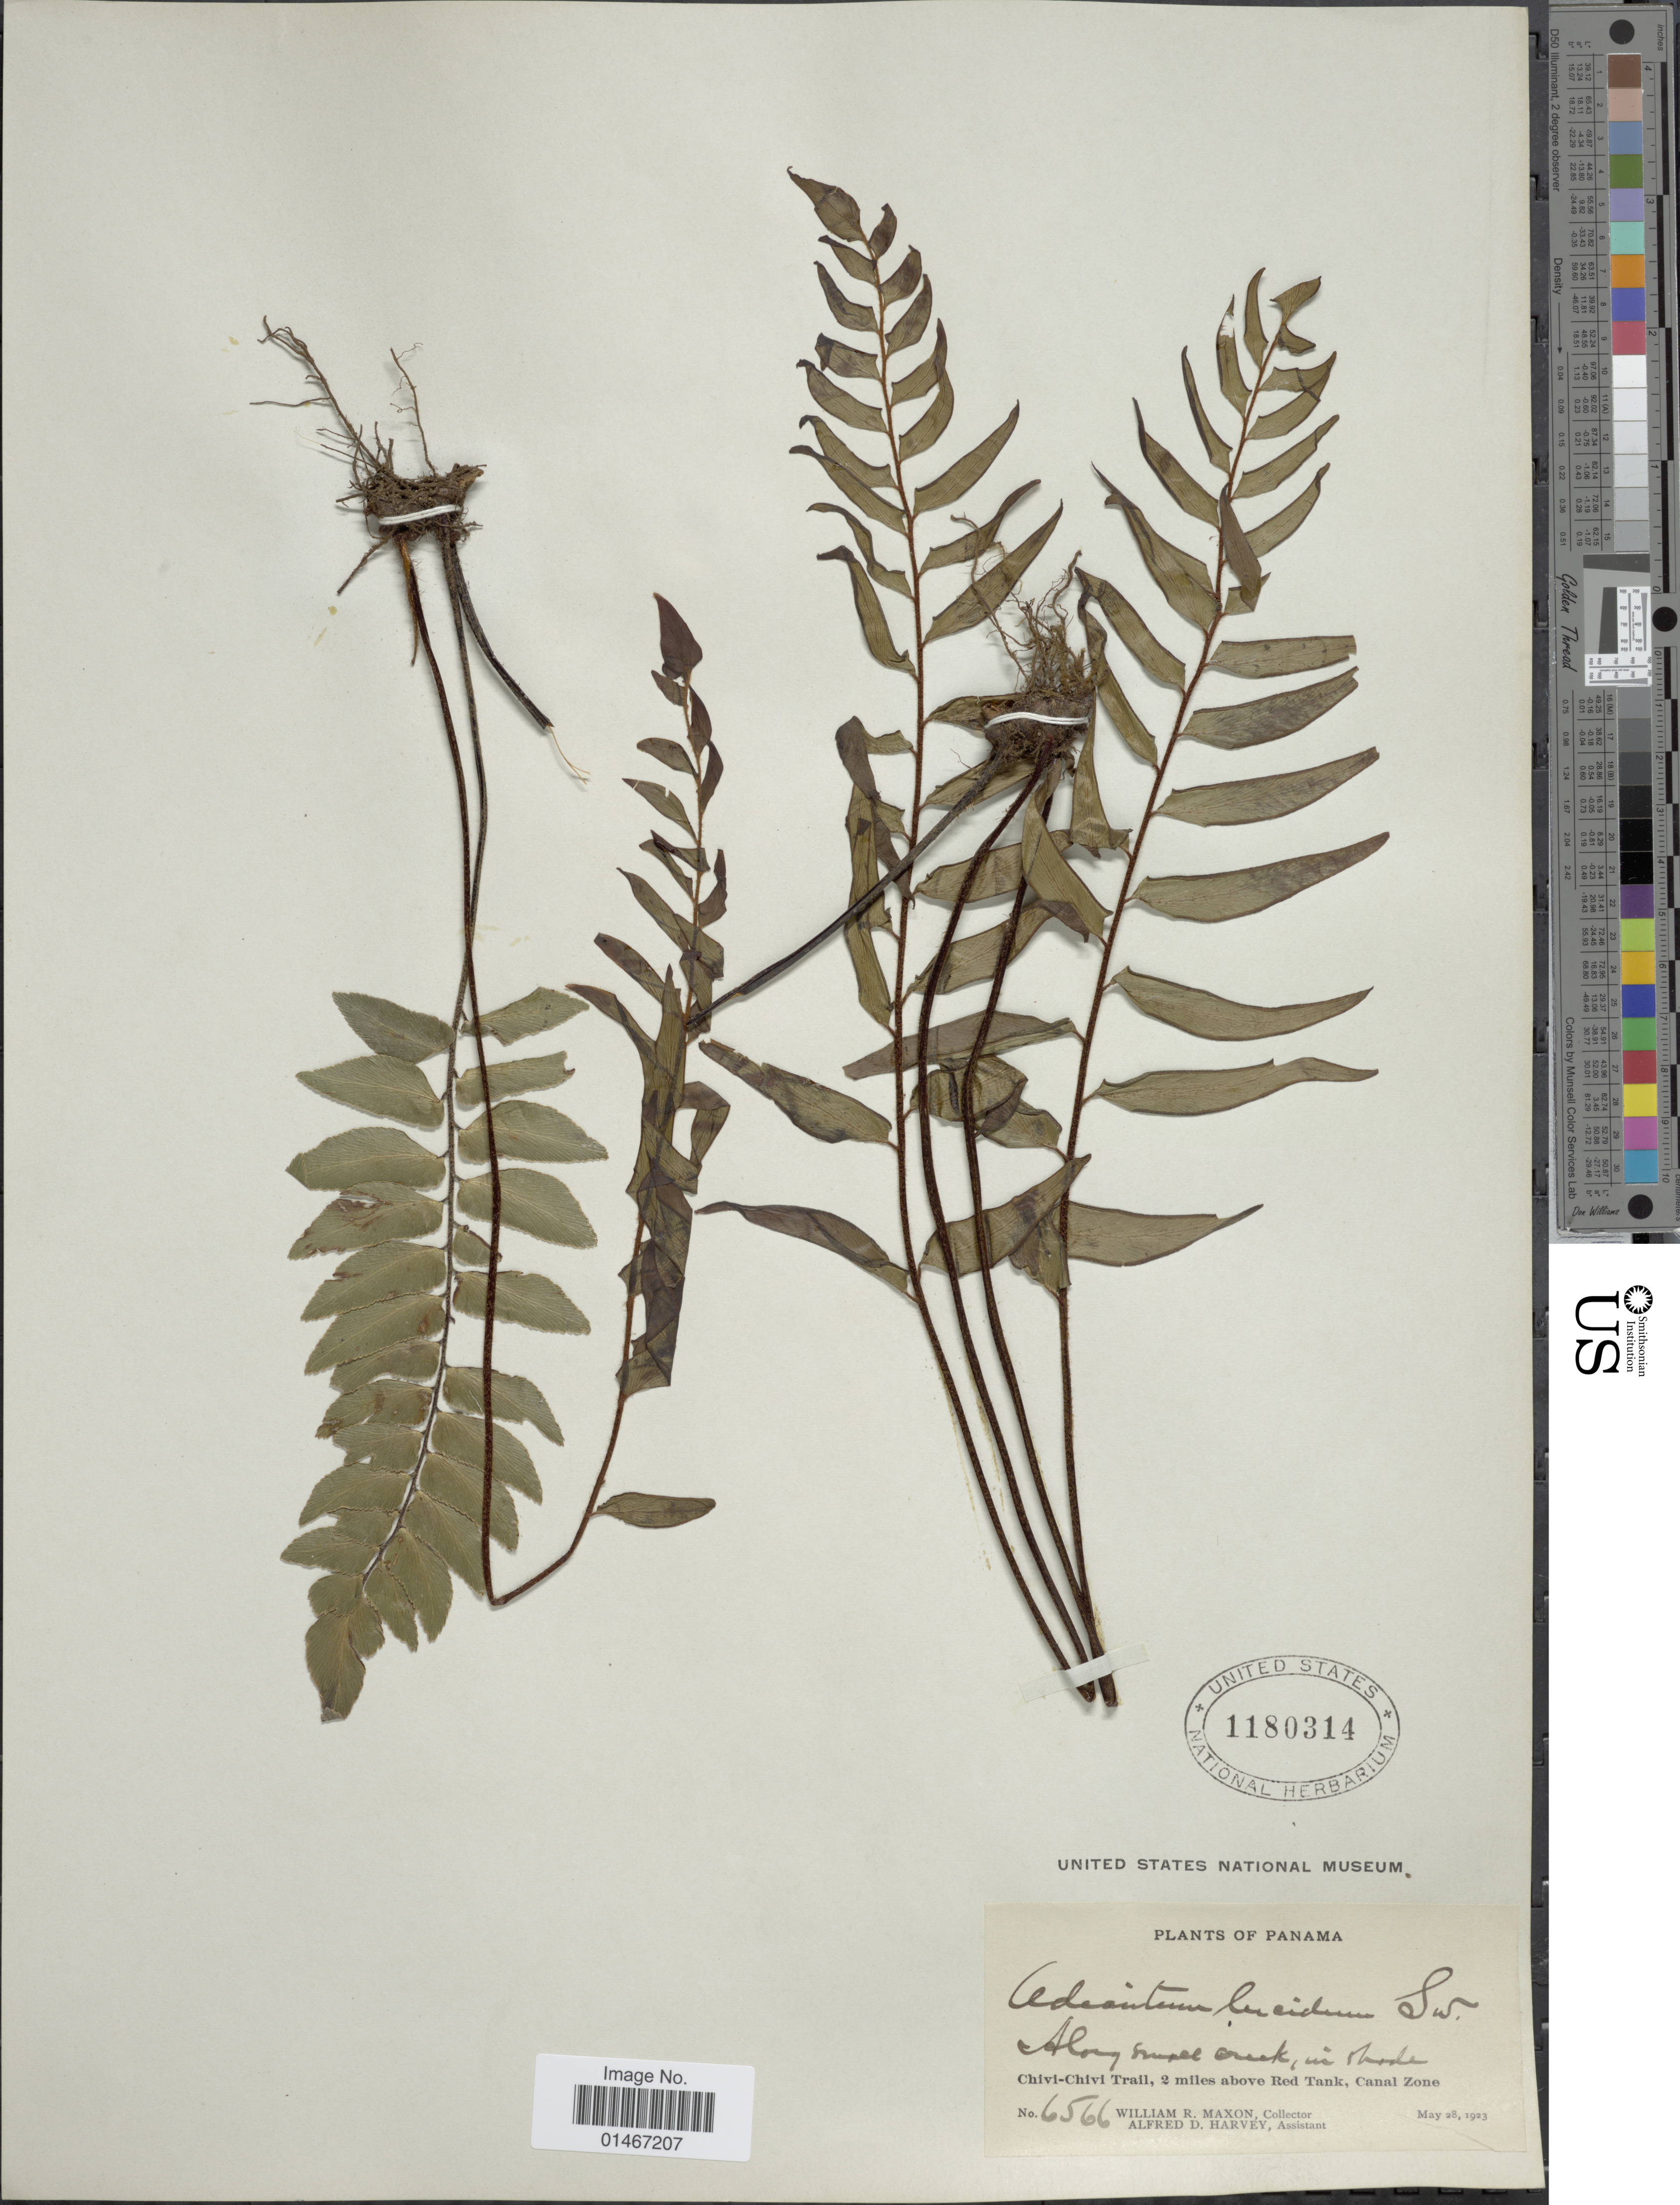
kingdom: Plantae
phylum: Tracheophyta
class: Polypodiopsida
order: Polypodiales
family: Pteridaceae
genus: Adiantum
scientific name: Adiantum lucidum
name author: (Cav.) Sw.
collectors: W. R. Maxon & A. D. Harvey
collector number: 6566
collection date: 1923-05-28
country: Panama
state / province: Colón / Panamá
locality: Chivi-Chivi Trail, 2 miles above Red Tank, Canal Zone.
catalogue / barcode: US 1180314